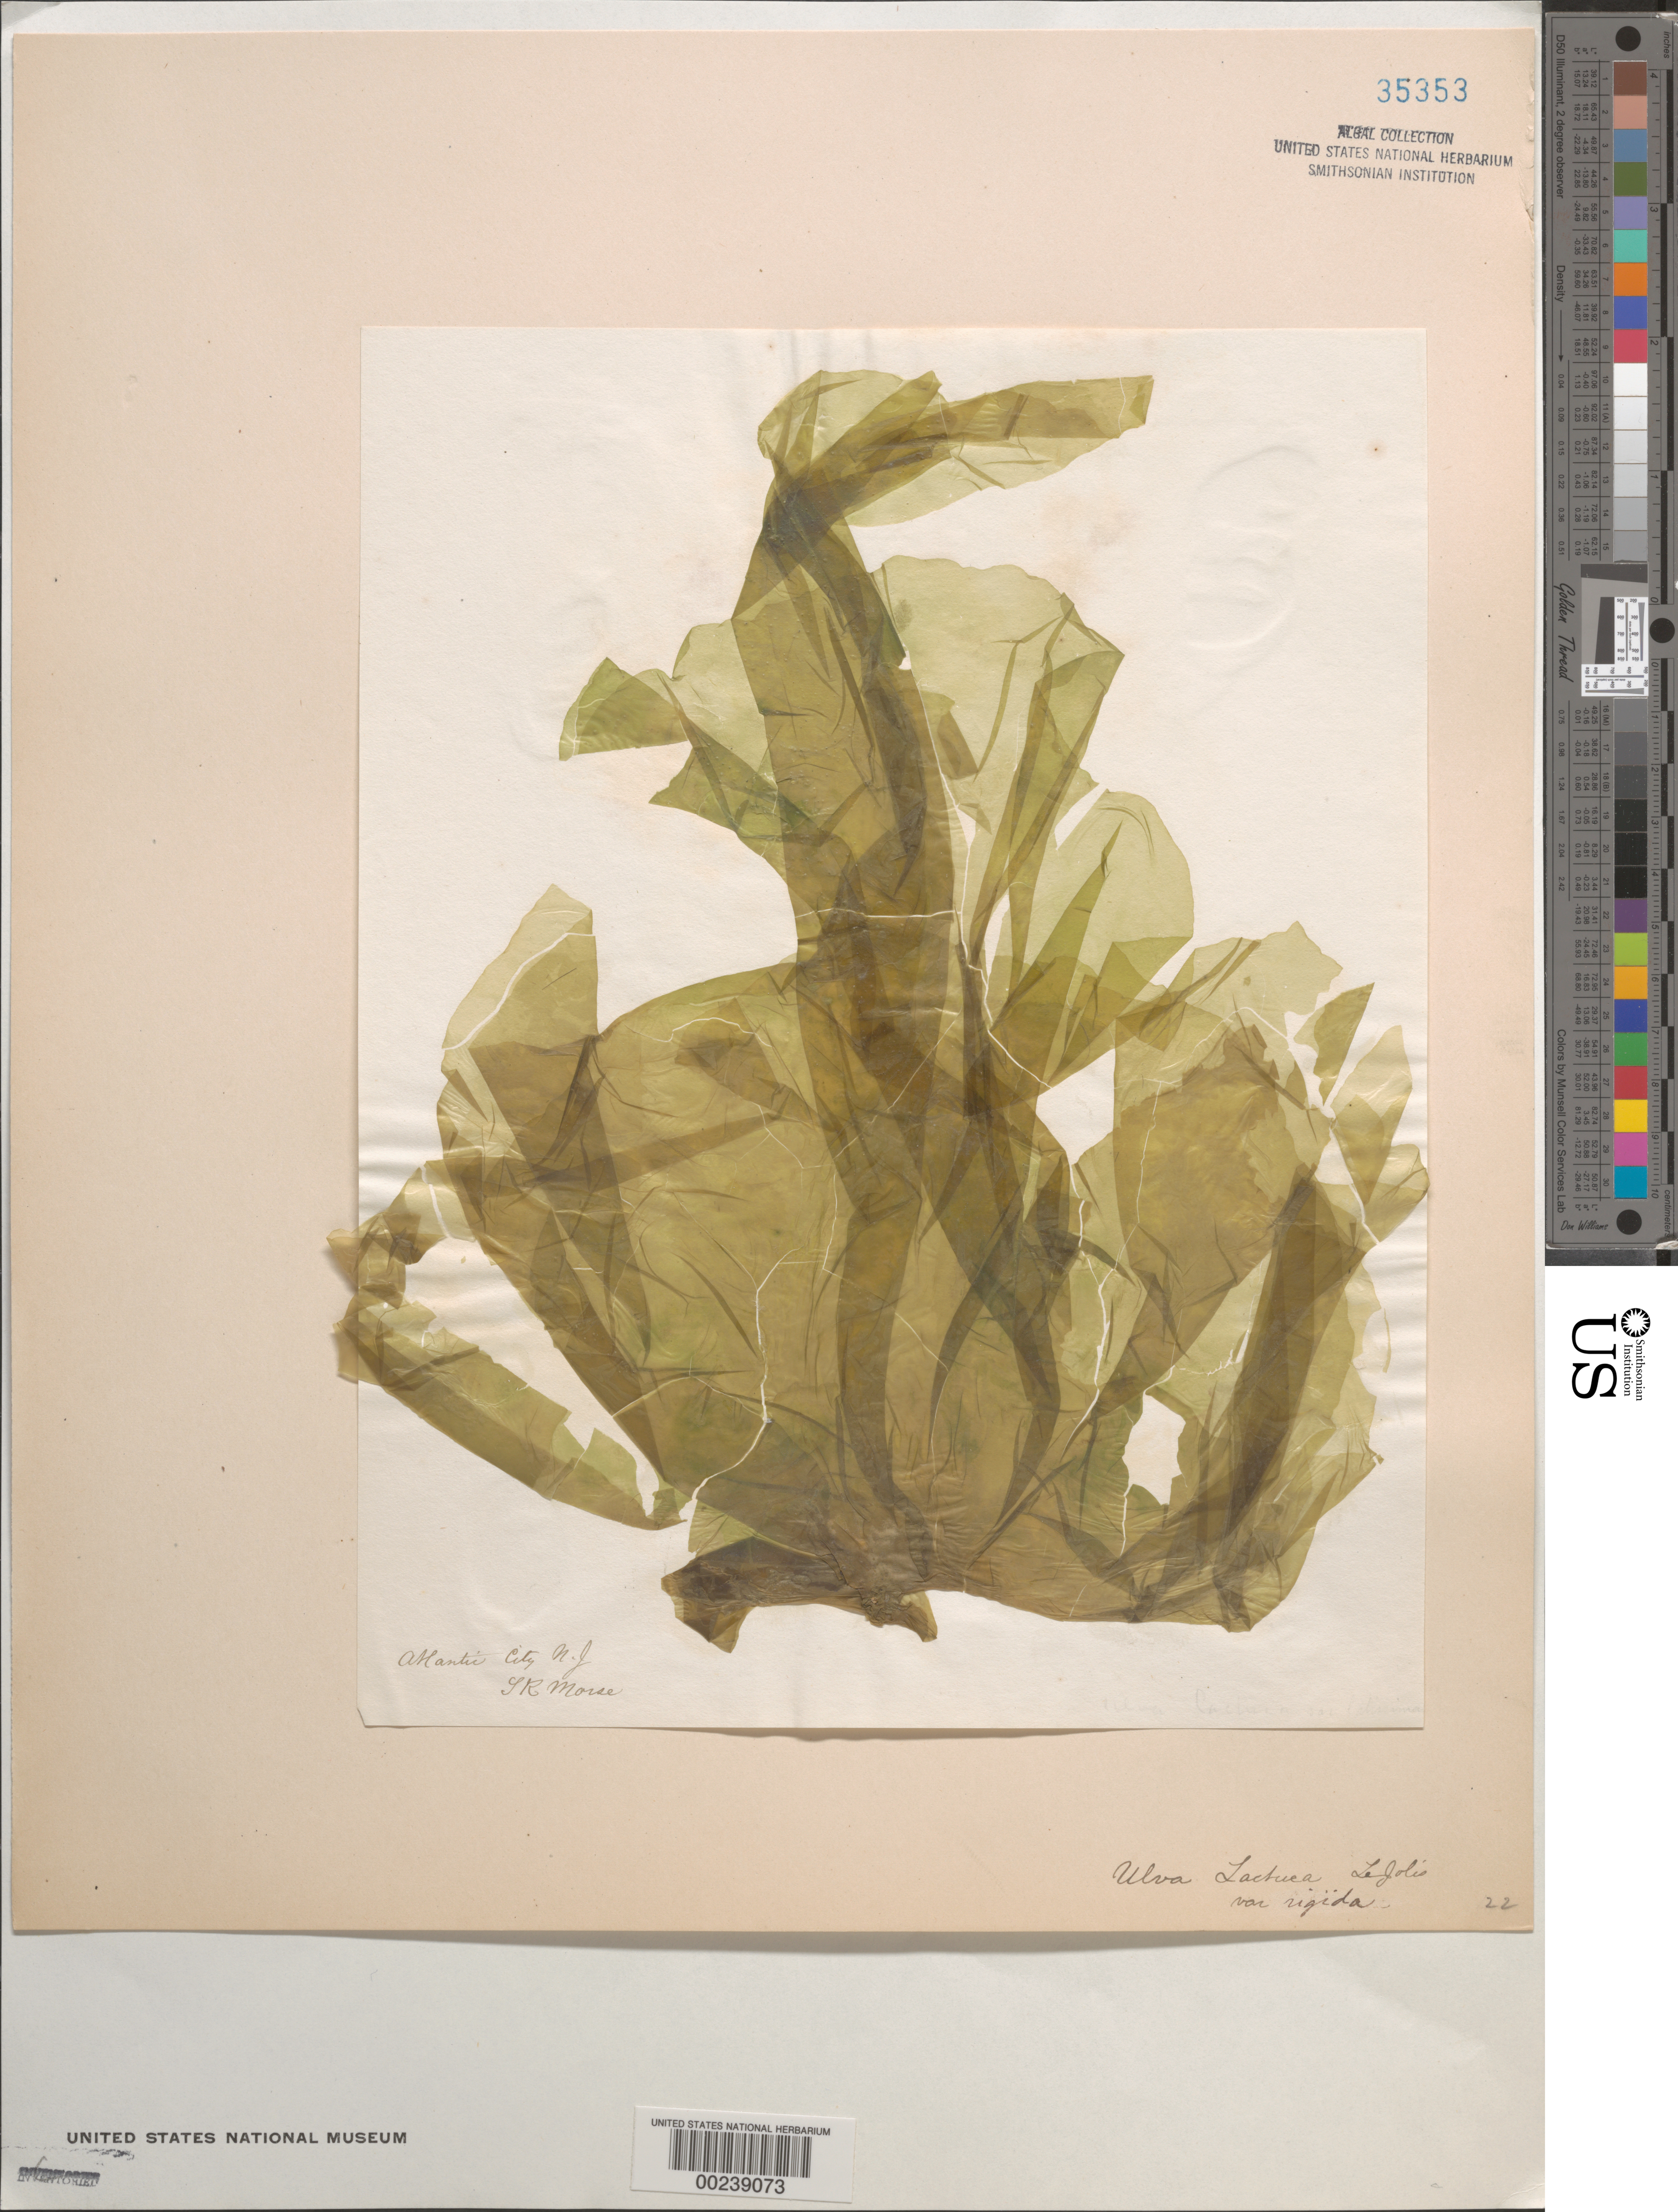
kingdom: Plantae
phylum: Chlorophyta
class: Ulvophyceae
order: Ulvales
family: Ulvaceae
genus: Ulva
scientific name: Ulva lactuca var. rigida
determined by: Hoyt, W. D.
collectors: W. D. Hoyt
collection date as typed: Aug 1905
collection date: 1905-08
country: United States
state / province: North Carolina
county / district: Carteret County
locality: Beaufort, Fort Macon Beach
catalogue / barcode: US 33532-2